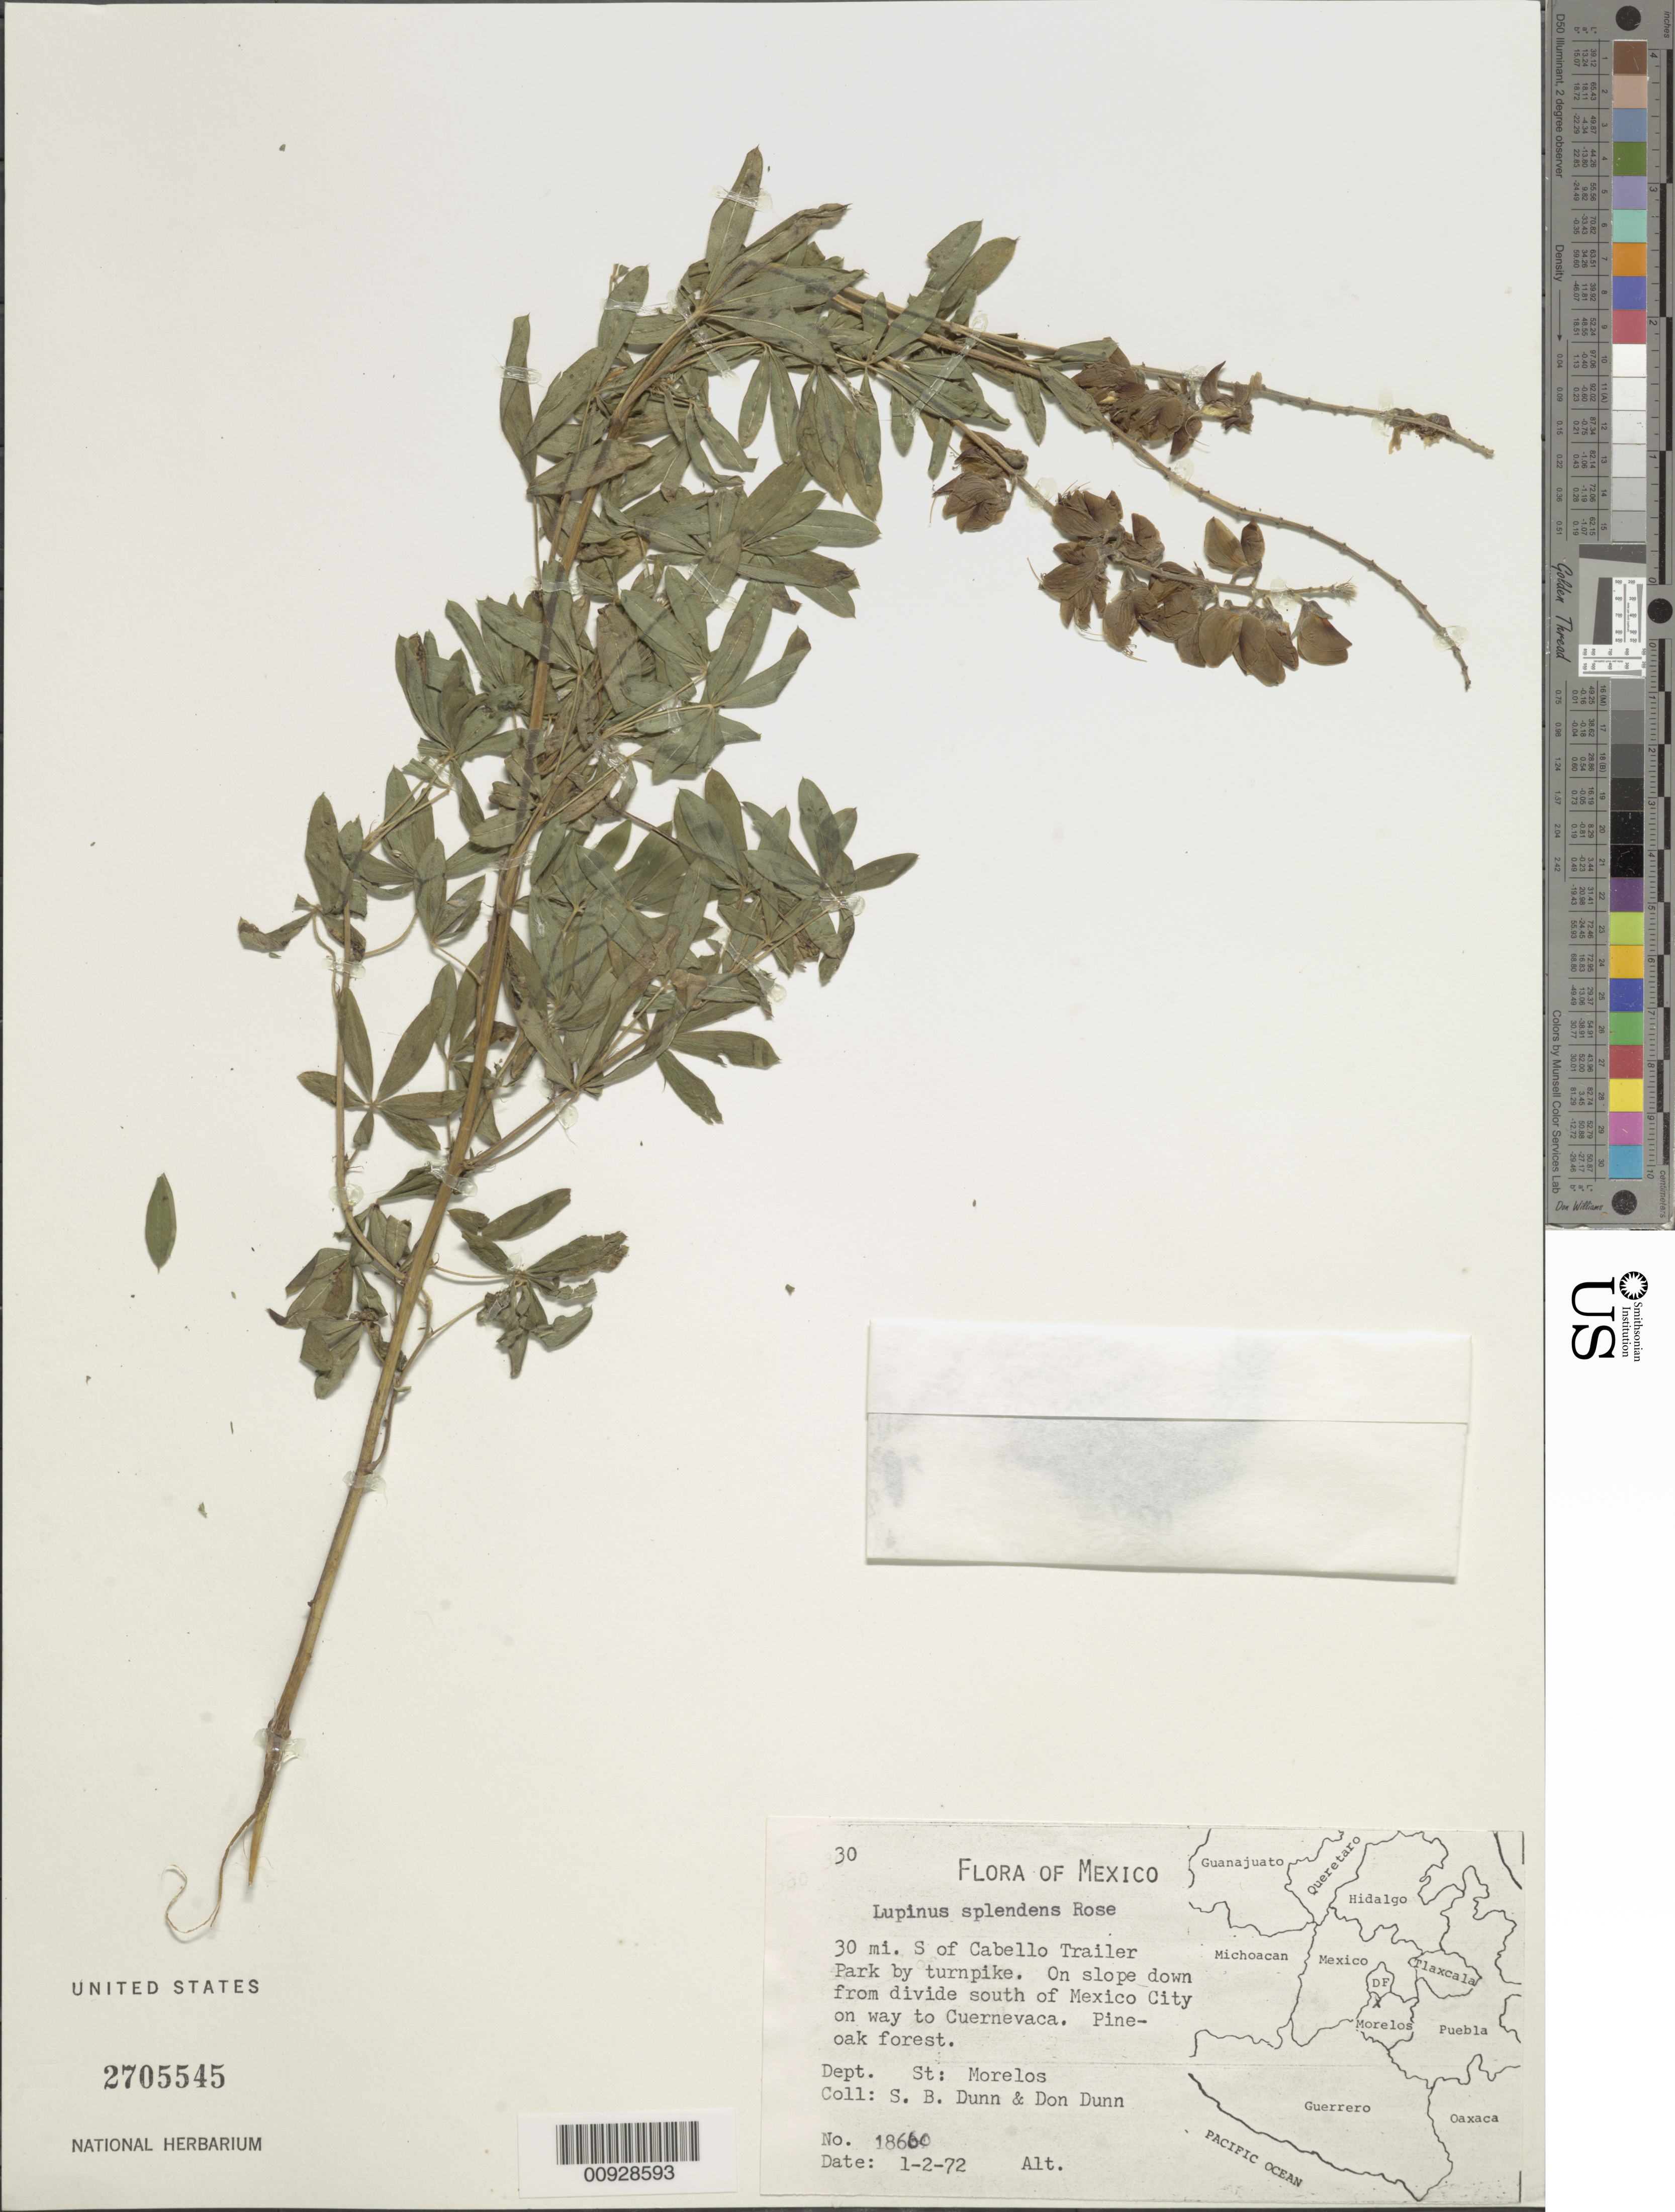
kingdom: Plantae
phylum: Tracheophyta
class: Magnoliopsida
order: Fabales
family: Fabaceae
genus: Lupinus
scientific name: Lupinus splendens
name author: Rose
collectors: Dunn, S. B. & D. Dunn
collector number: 18660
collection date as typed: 02 Jan 1972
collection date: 1972-01-02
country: Mexico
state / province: Morelos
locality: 30 mi. S of Cabello Trailer Park by turnpike. On slope down from divide south of Mexico City on way to Cuernavaca.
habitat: Pine-oak forest.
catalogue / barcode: US 2705545